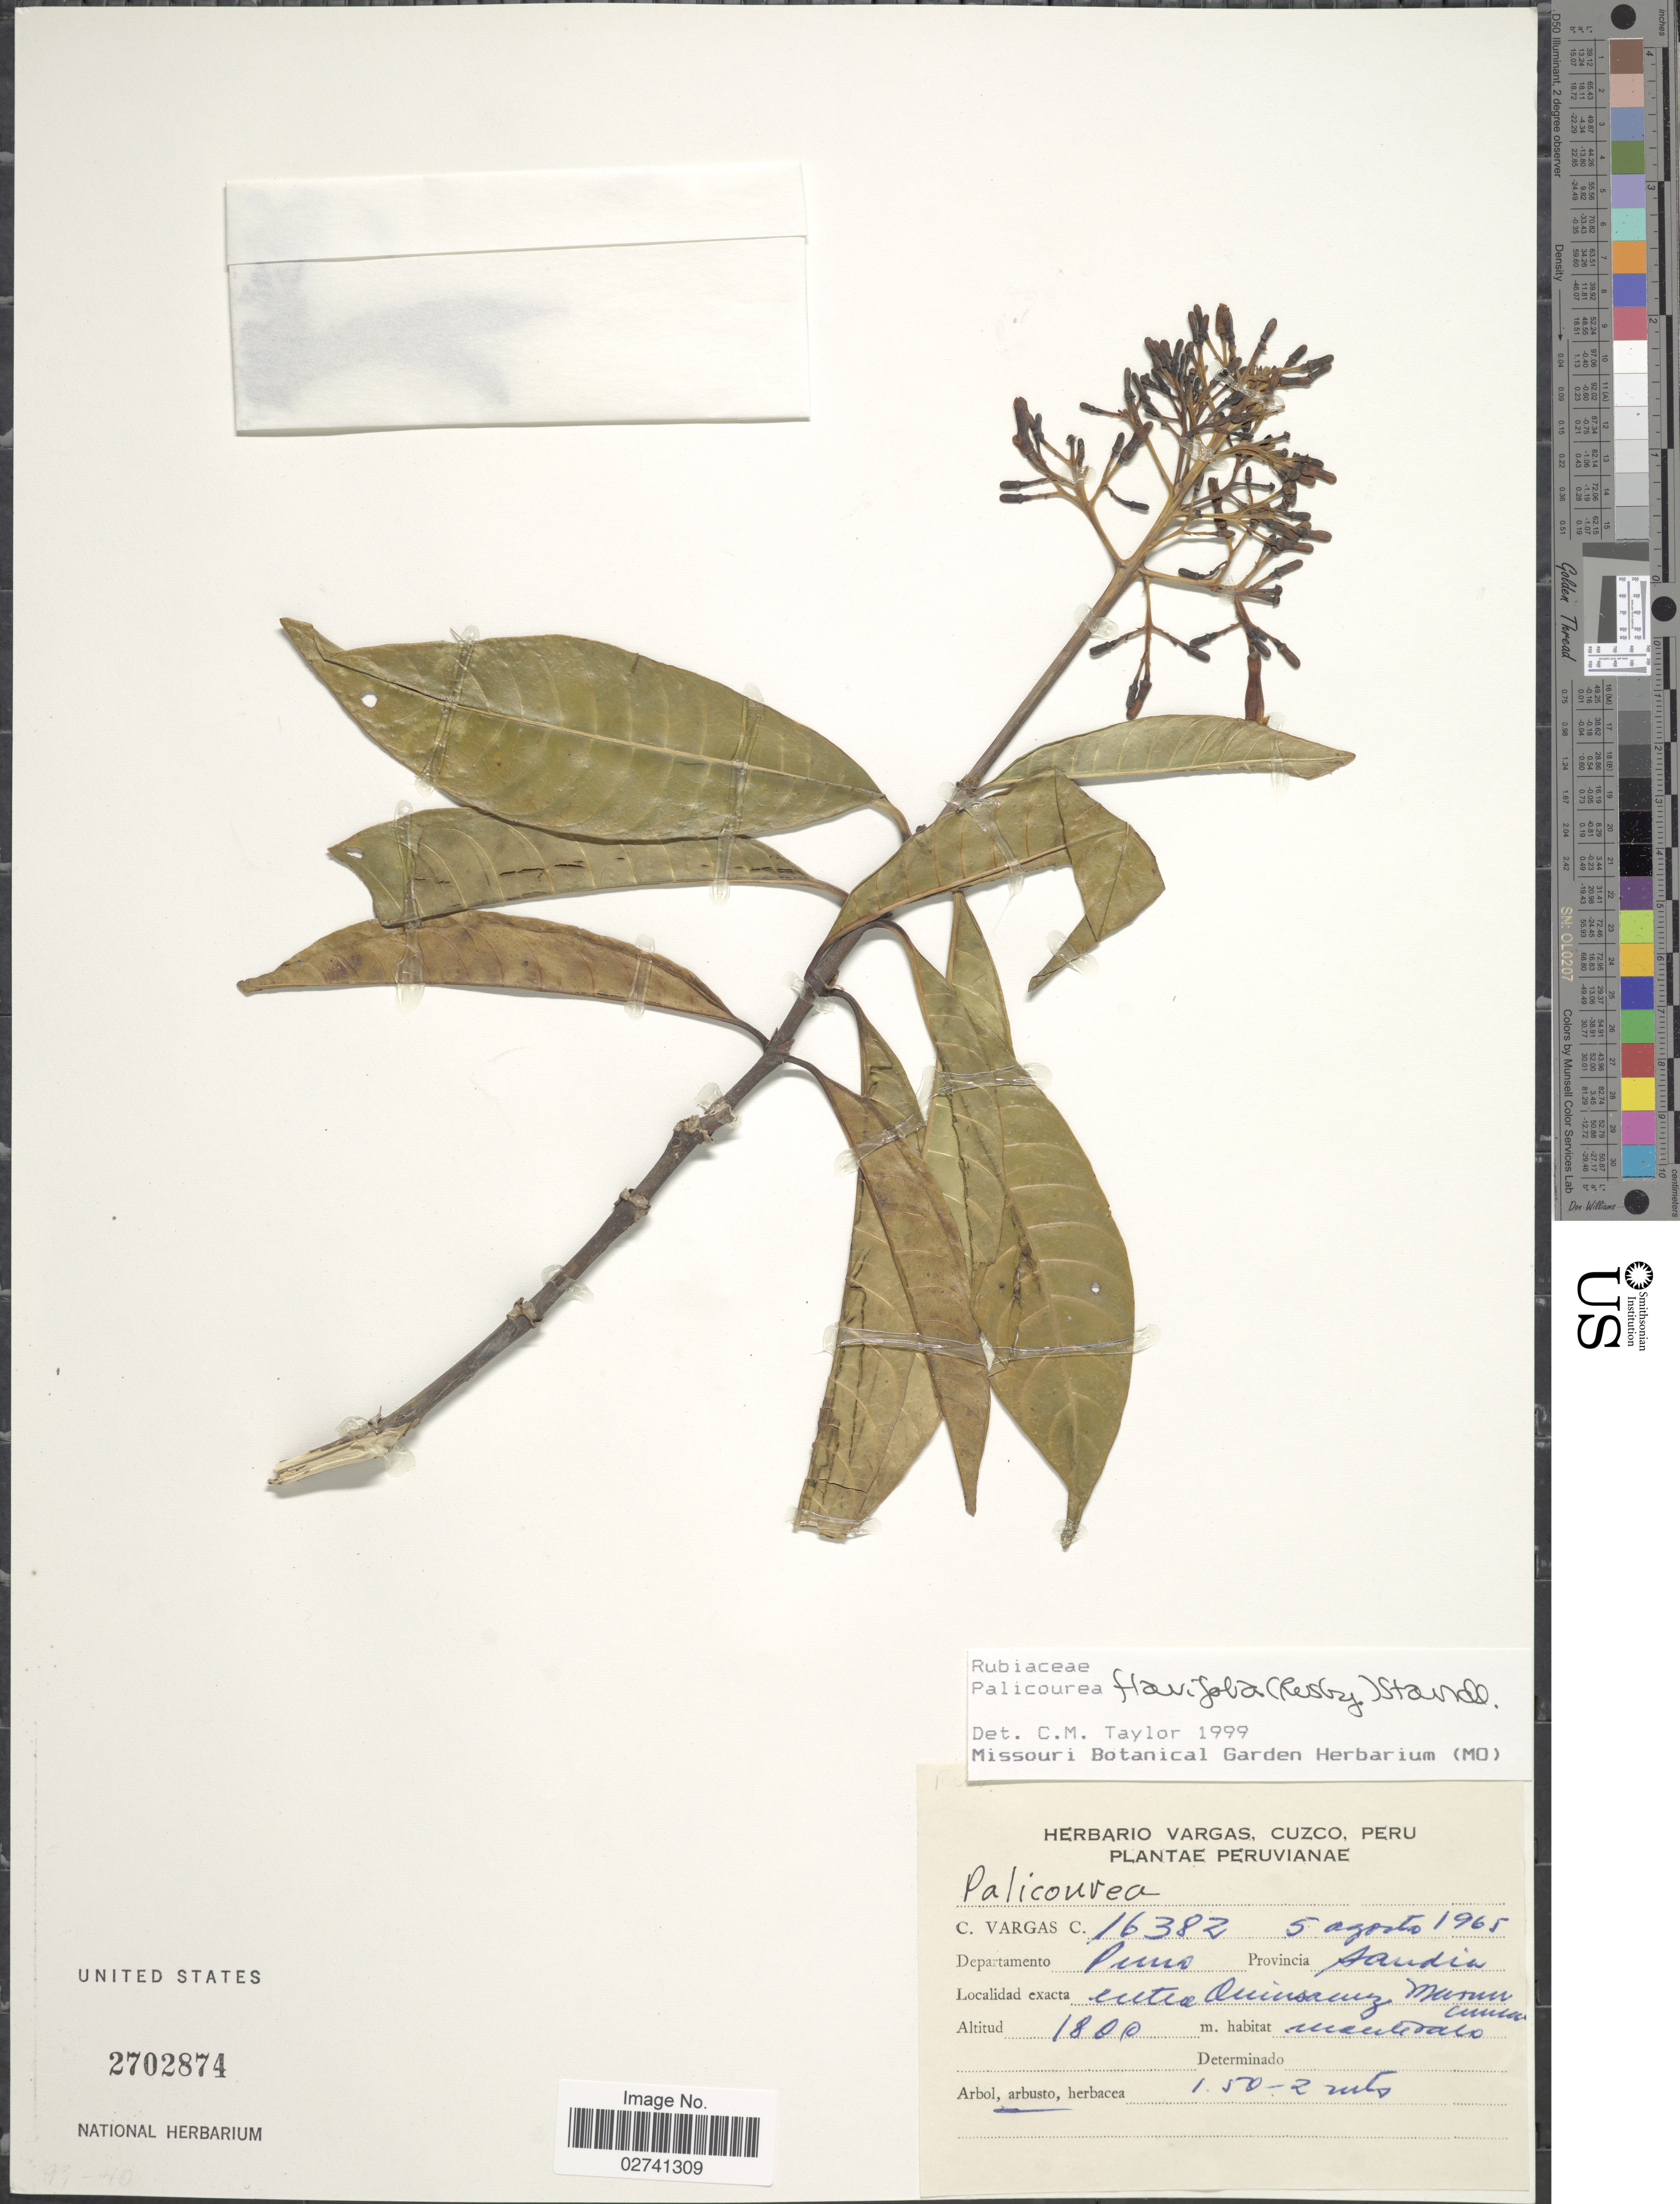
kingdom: Plantae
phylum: Tracheophyta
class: Magnoliopsida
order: Gentianales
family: Rubiaceae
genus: Palicourea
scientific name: Palicourea flavifolia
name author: (Rusby) Standl.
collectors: C. Vargas Calderón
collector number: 16382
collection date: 1965-08-05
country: Peru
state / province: Puno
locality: Sandia, entre Quinsacruz [Quinsa Cruz] - Muruncunca.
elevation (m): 1800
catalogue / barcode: US 2702874